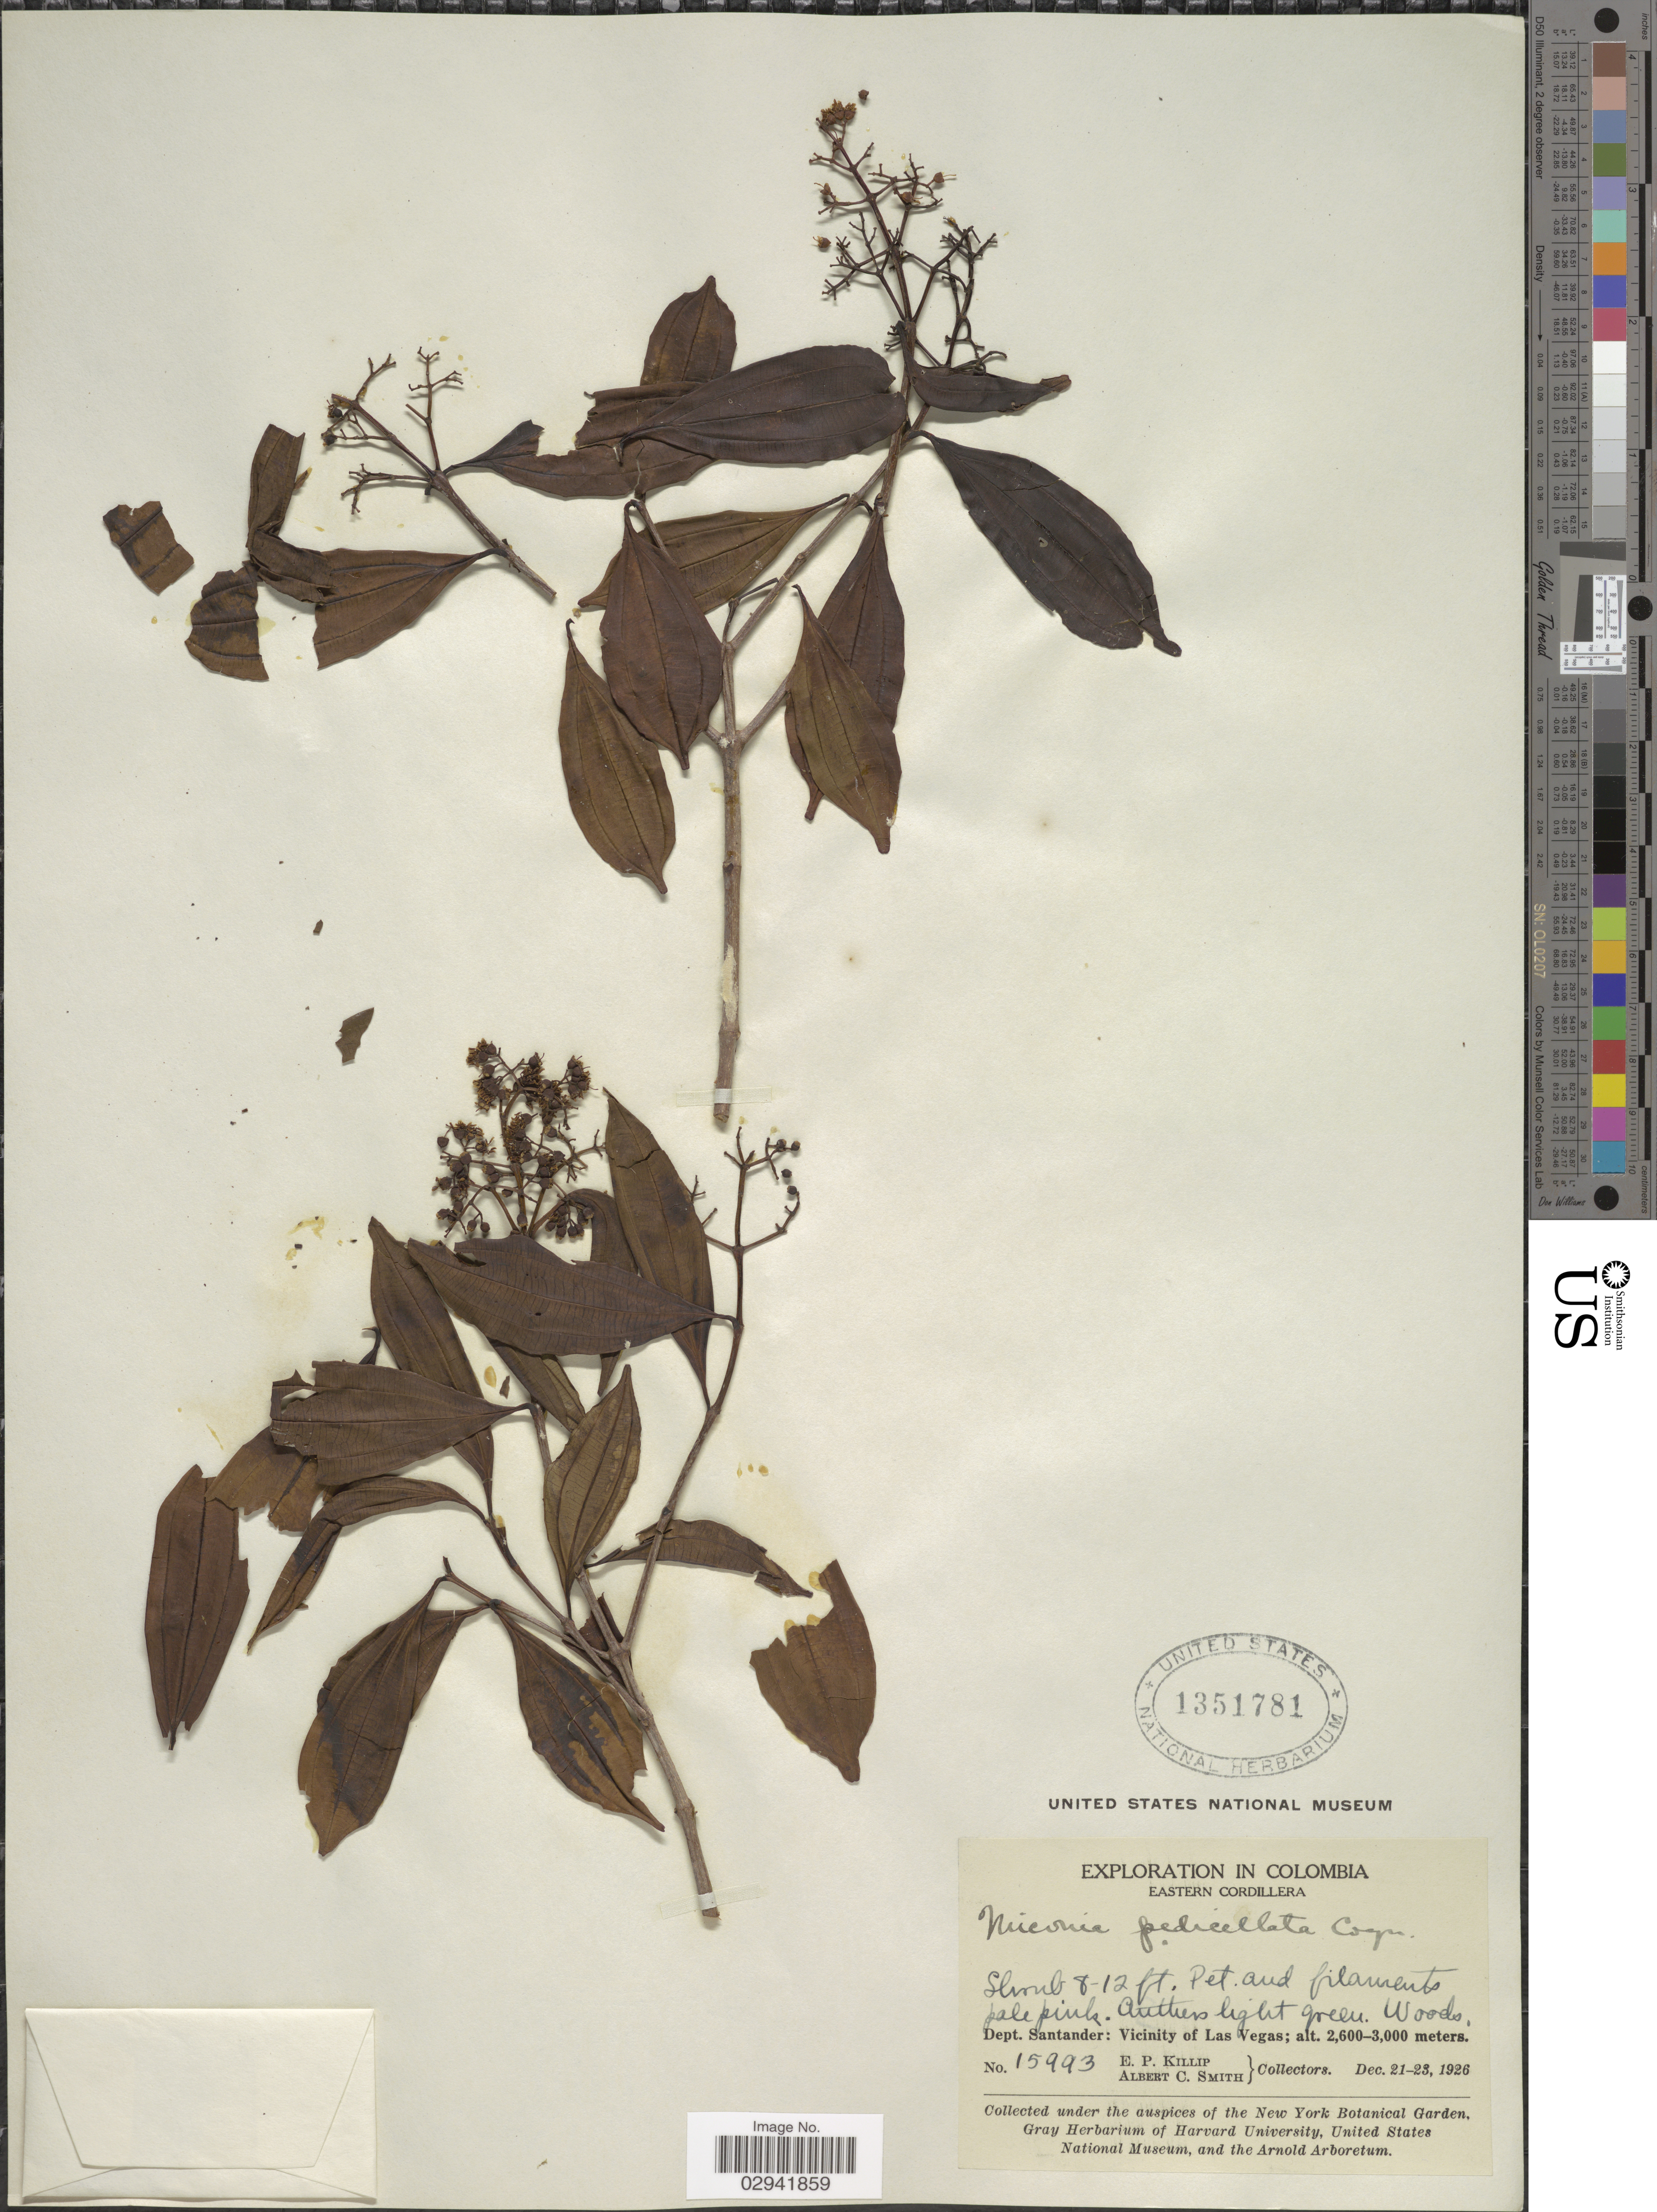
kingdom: Plantae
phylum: Tracheophyta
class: Magnoliopsida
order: Myrtales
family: Melastomataceae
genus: Miconia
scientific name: Miconia pedicellata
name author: Cogn.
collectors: E. P. Killip & A. C. Smith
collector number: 15993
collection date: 1926-12-21/1926-12-23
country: Colombia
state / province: Santander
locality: Eastern Cordillera. Dept. Santander: Vicinity of Las Vegas.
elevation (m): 2600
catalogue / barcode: US 1351781